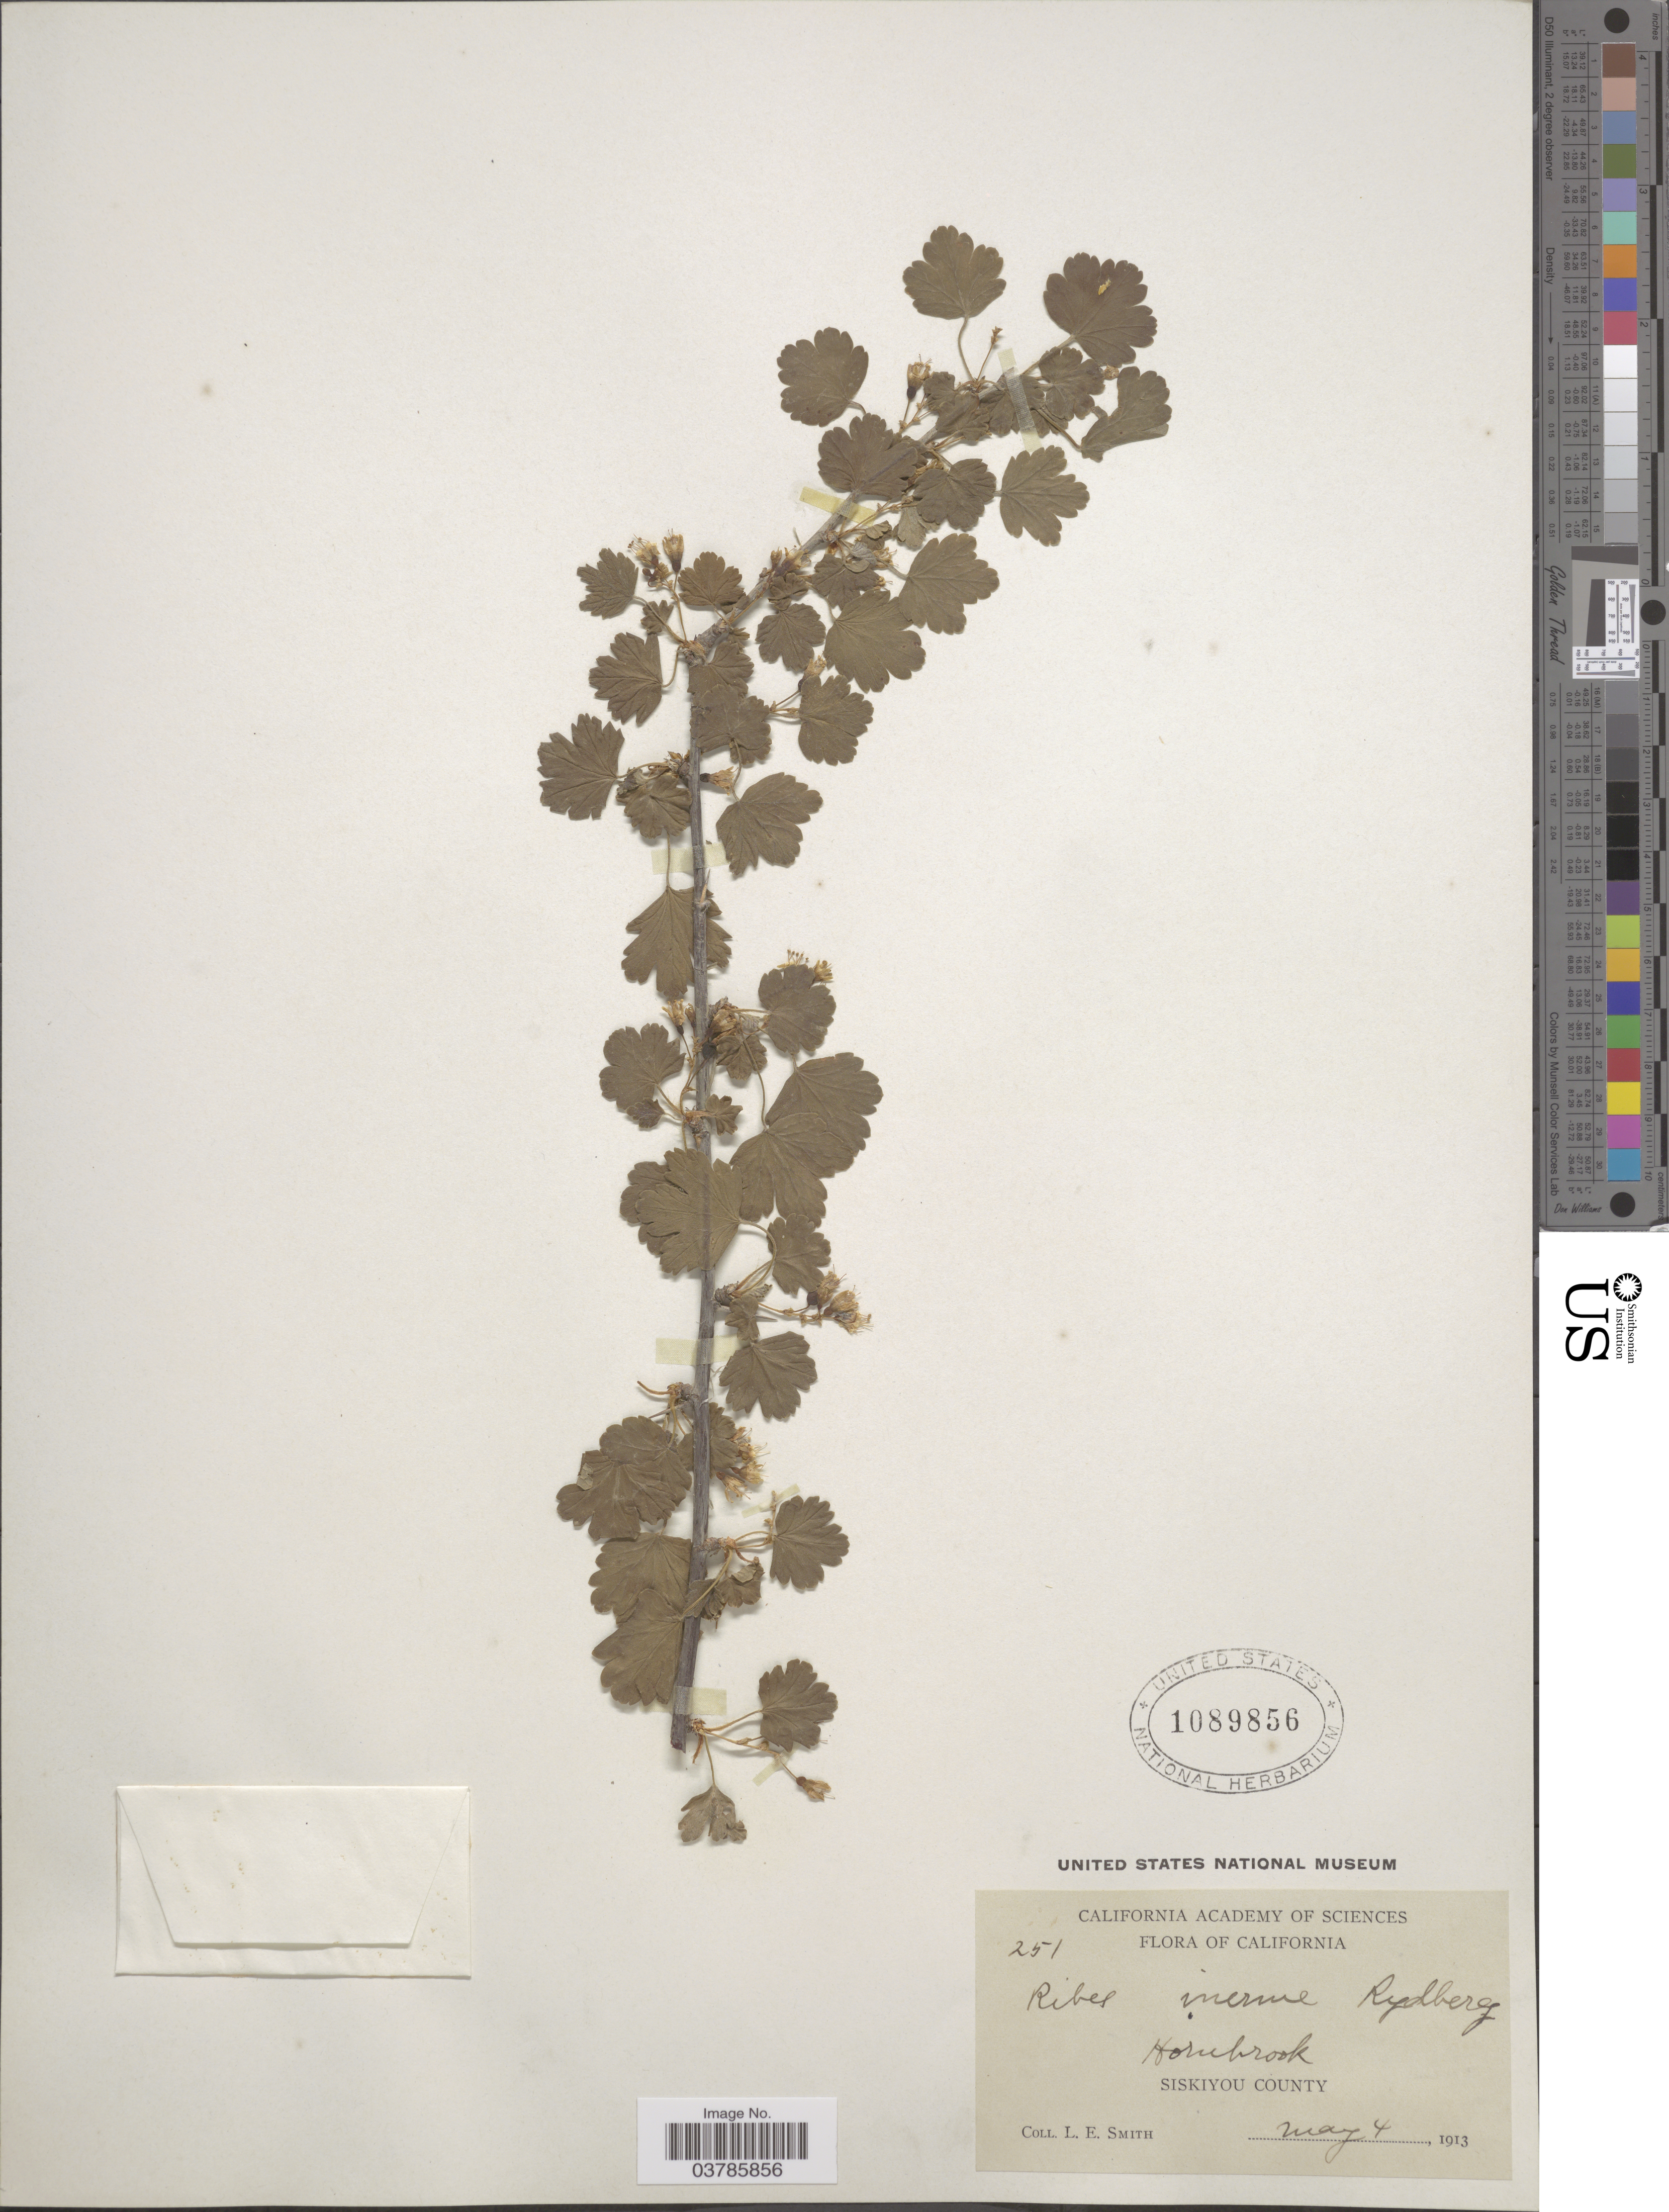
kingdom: Plantae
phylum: Tracheophyta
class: Magnoliopsida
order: Saxifragales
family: Grossulariaceae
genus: Ribes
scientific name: Ribes inerme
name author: Rydb.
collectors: L. E. Smith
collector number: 251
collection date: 1913-05-04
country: United States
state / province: California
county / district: Siskiyou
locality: Hornbrook. Siskiyou County.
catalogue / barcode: US 1089856